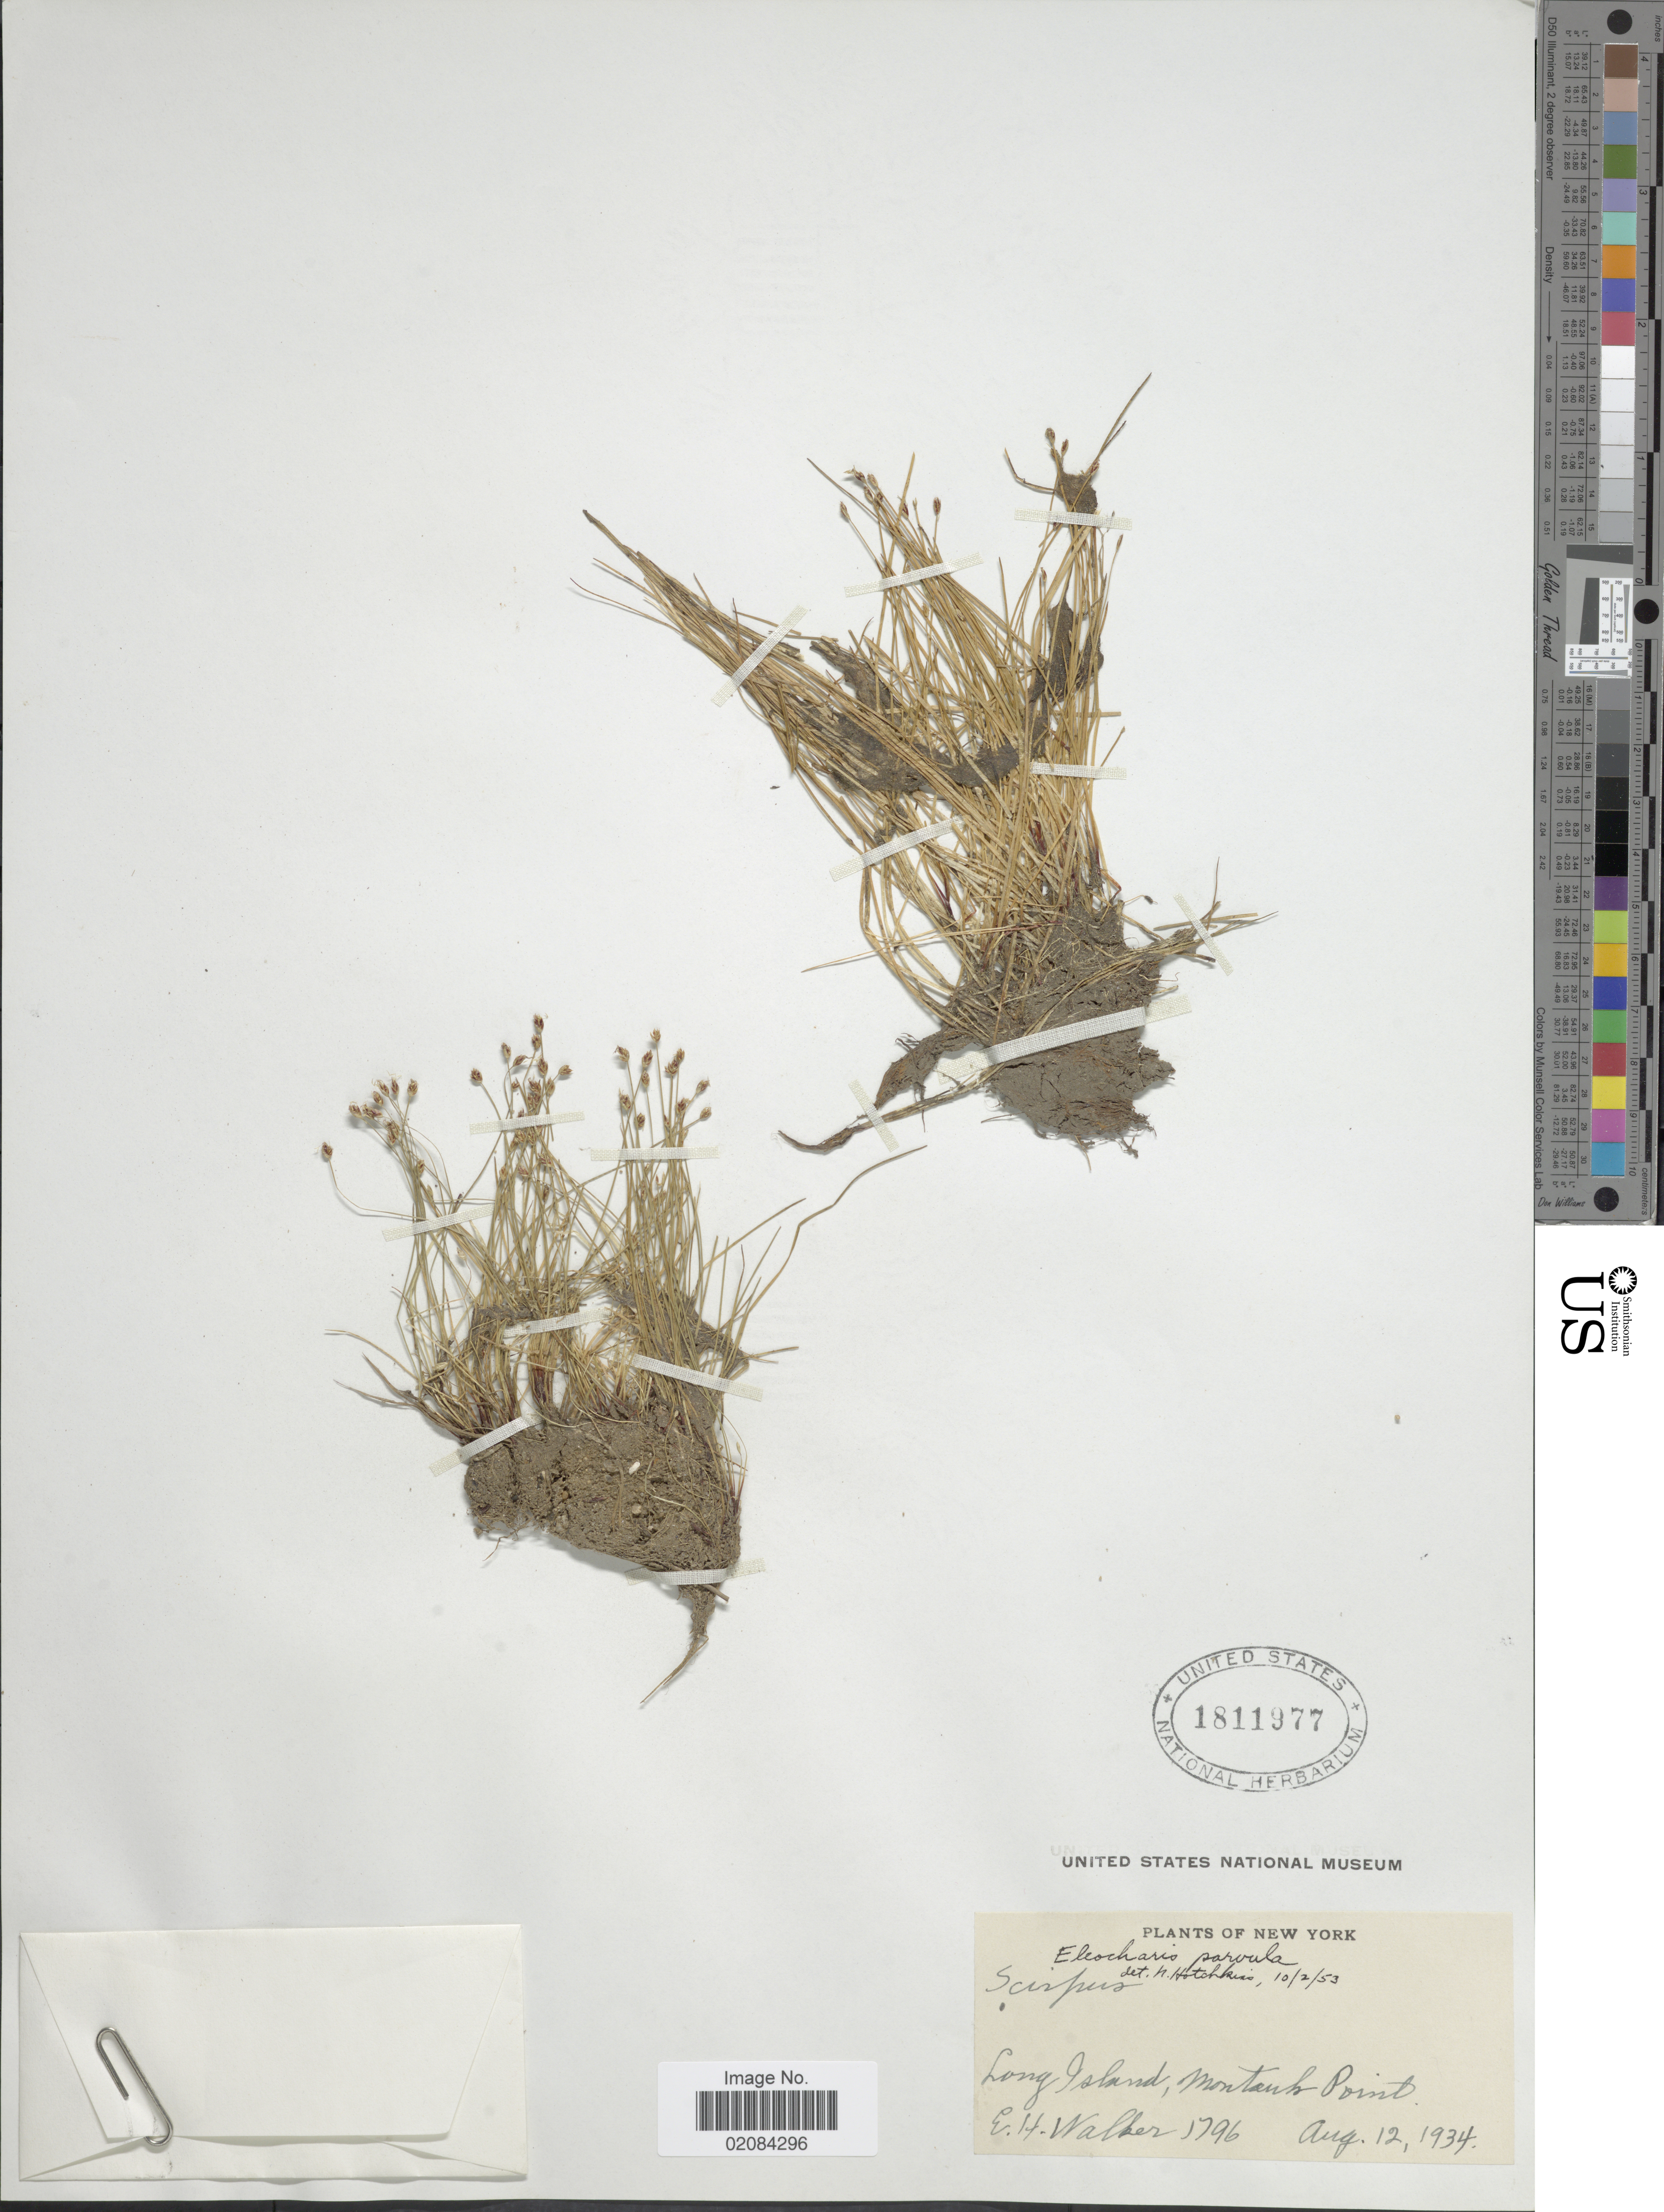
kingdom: Plantae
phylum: Tracheophyta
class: Liliopsida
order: Poales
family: Cyperaceae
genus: Eleocharis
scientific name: Eleocharis parvula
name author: (Roem. & Schult.) Link ex Williams et al.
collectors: E. H. Walker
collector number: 1796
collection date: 1934-08-12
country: United States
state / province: New York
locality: Long Island, Montauk Point.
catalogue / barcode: US 1811977